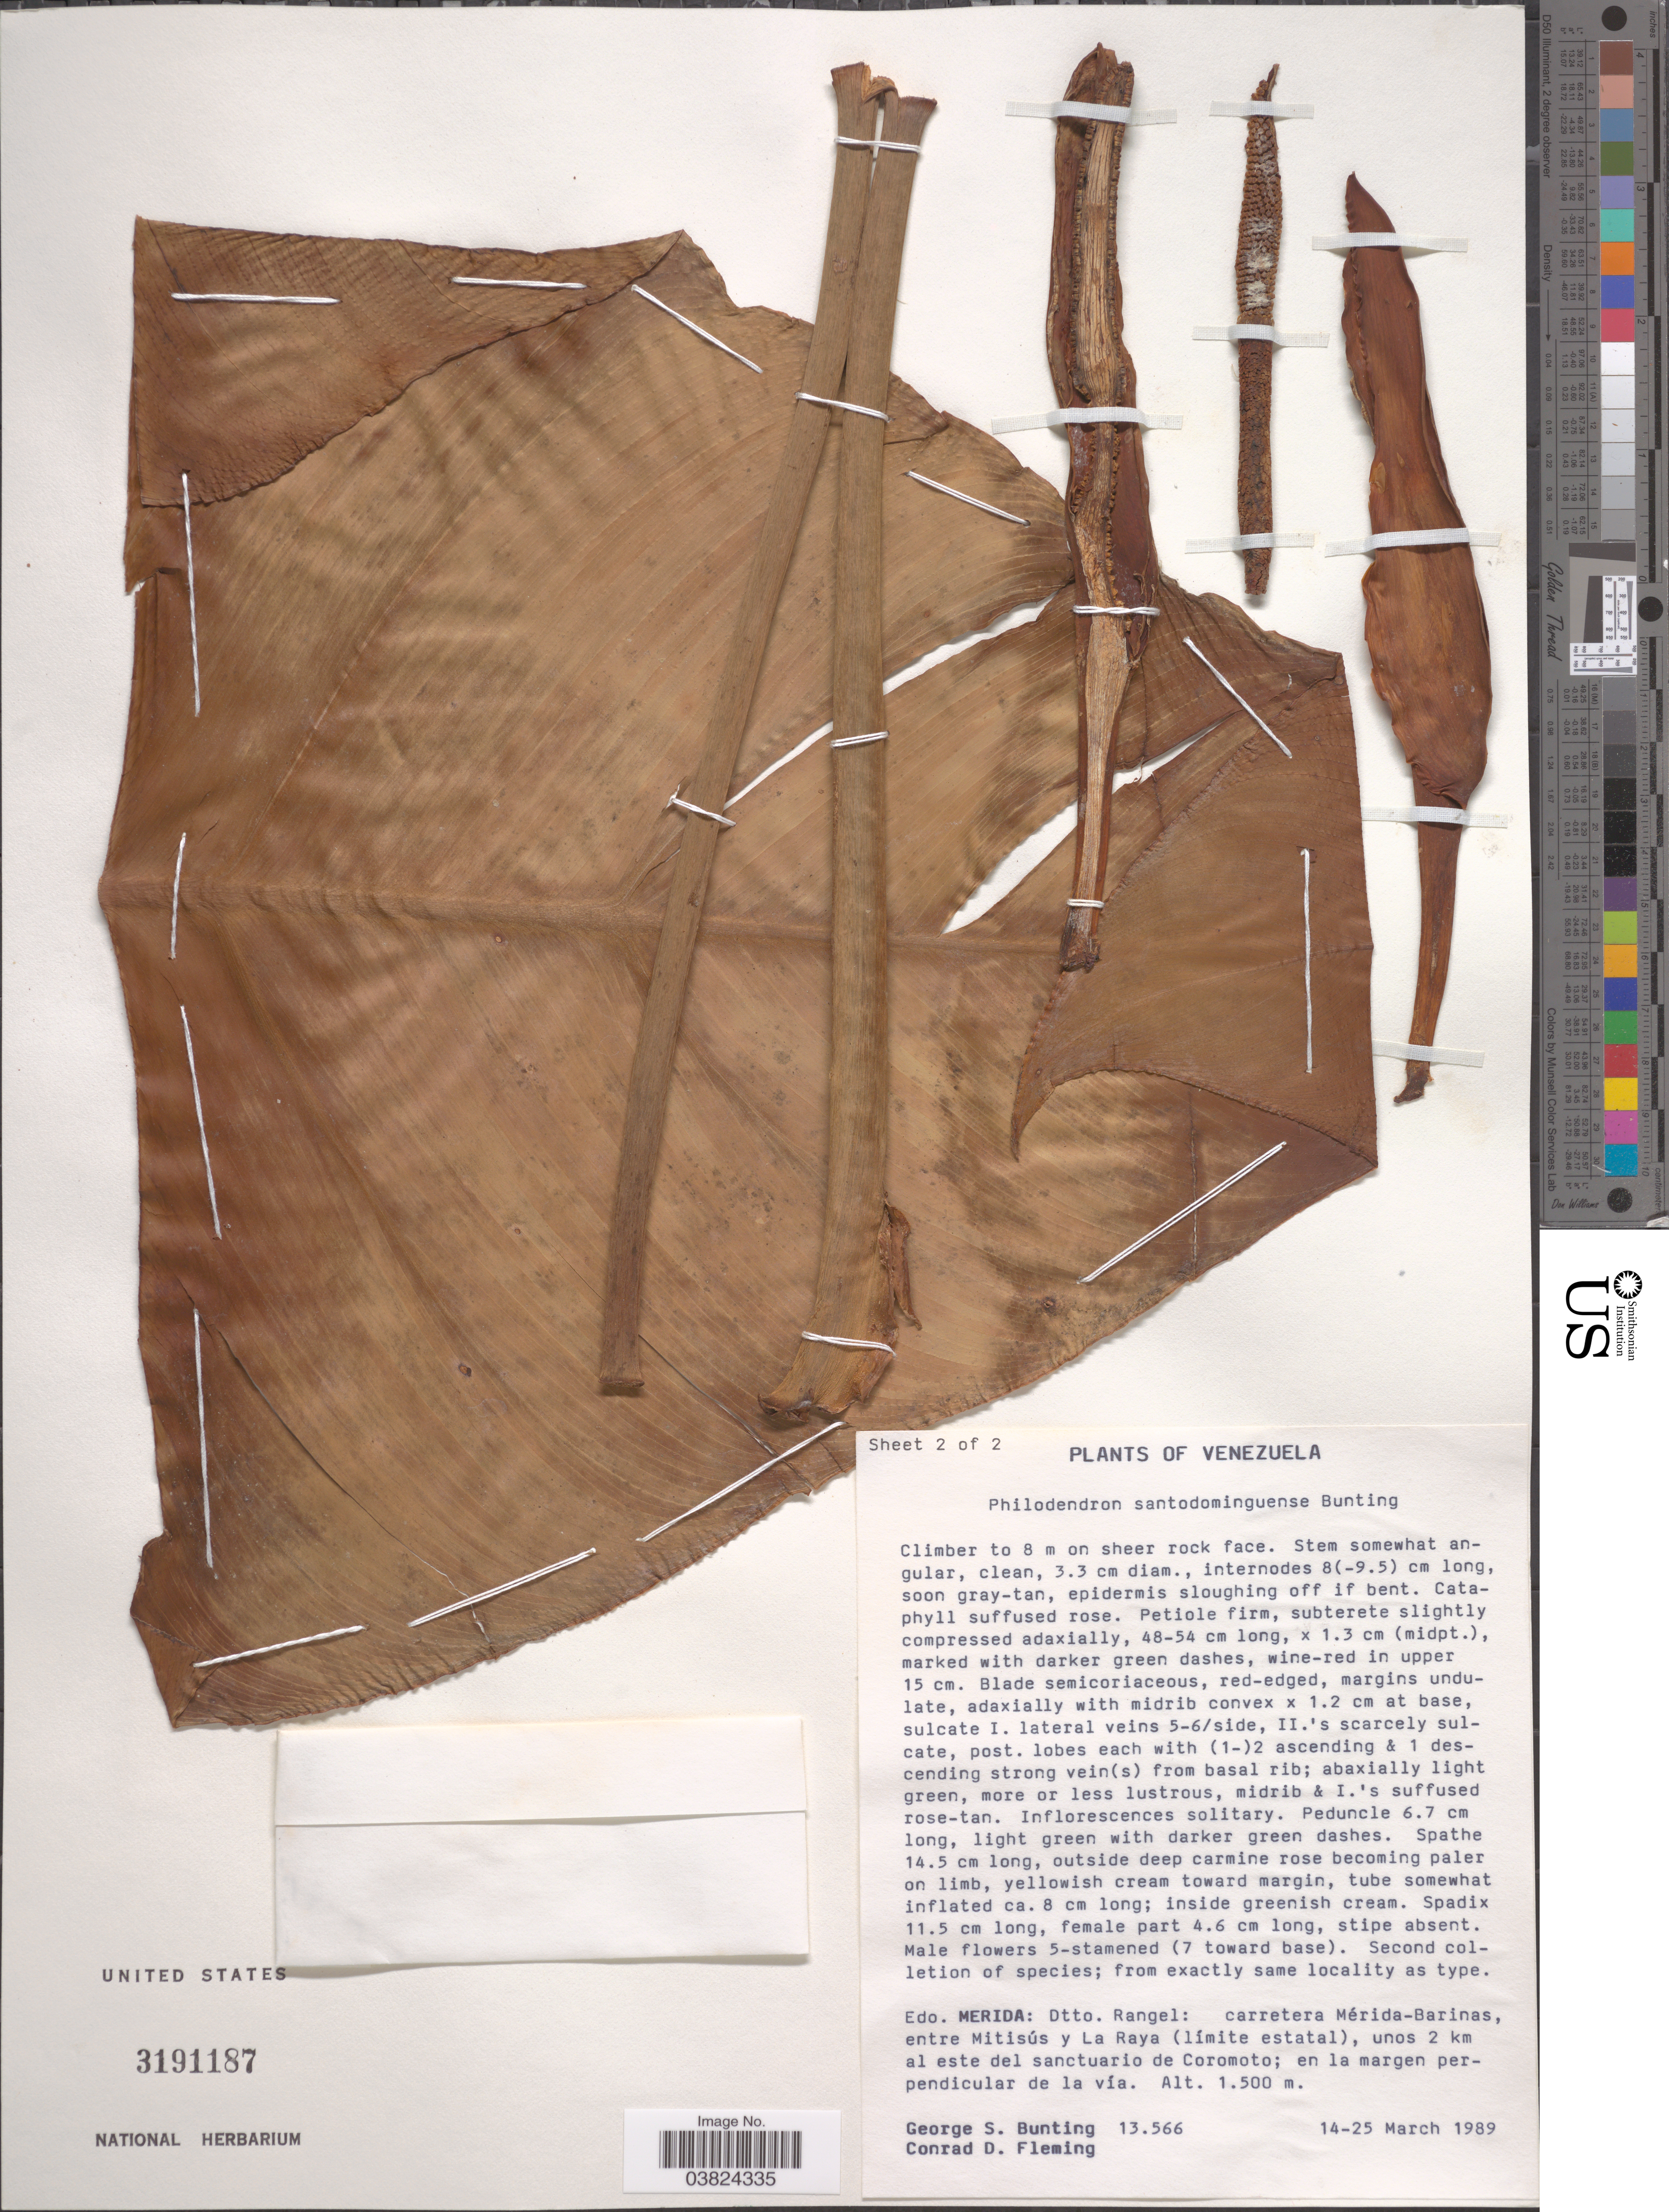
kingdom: Plantae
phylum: Tracheophyta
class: Liliopsida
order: Alismatales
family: Araceae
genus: Philodendron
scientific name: Philodendron santodominguense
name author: G.S. Bunting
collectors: G. S. Bunting & C. Fleming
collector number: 13566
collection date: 1989-03-14/1989-03-25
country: Venezuela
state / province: Merida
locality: Dtto. Rangel: carretera Mérida-Barinas, entre Mitisús y La Raya (límite estatal), unos 2 km al este del sanctuario de Coromoto.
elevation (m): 1500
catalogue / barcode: US 3191187